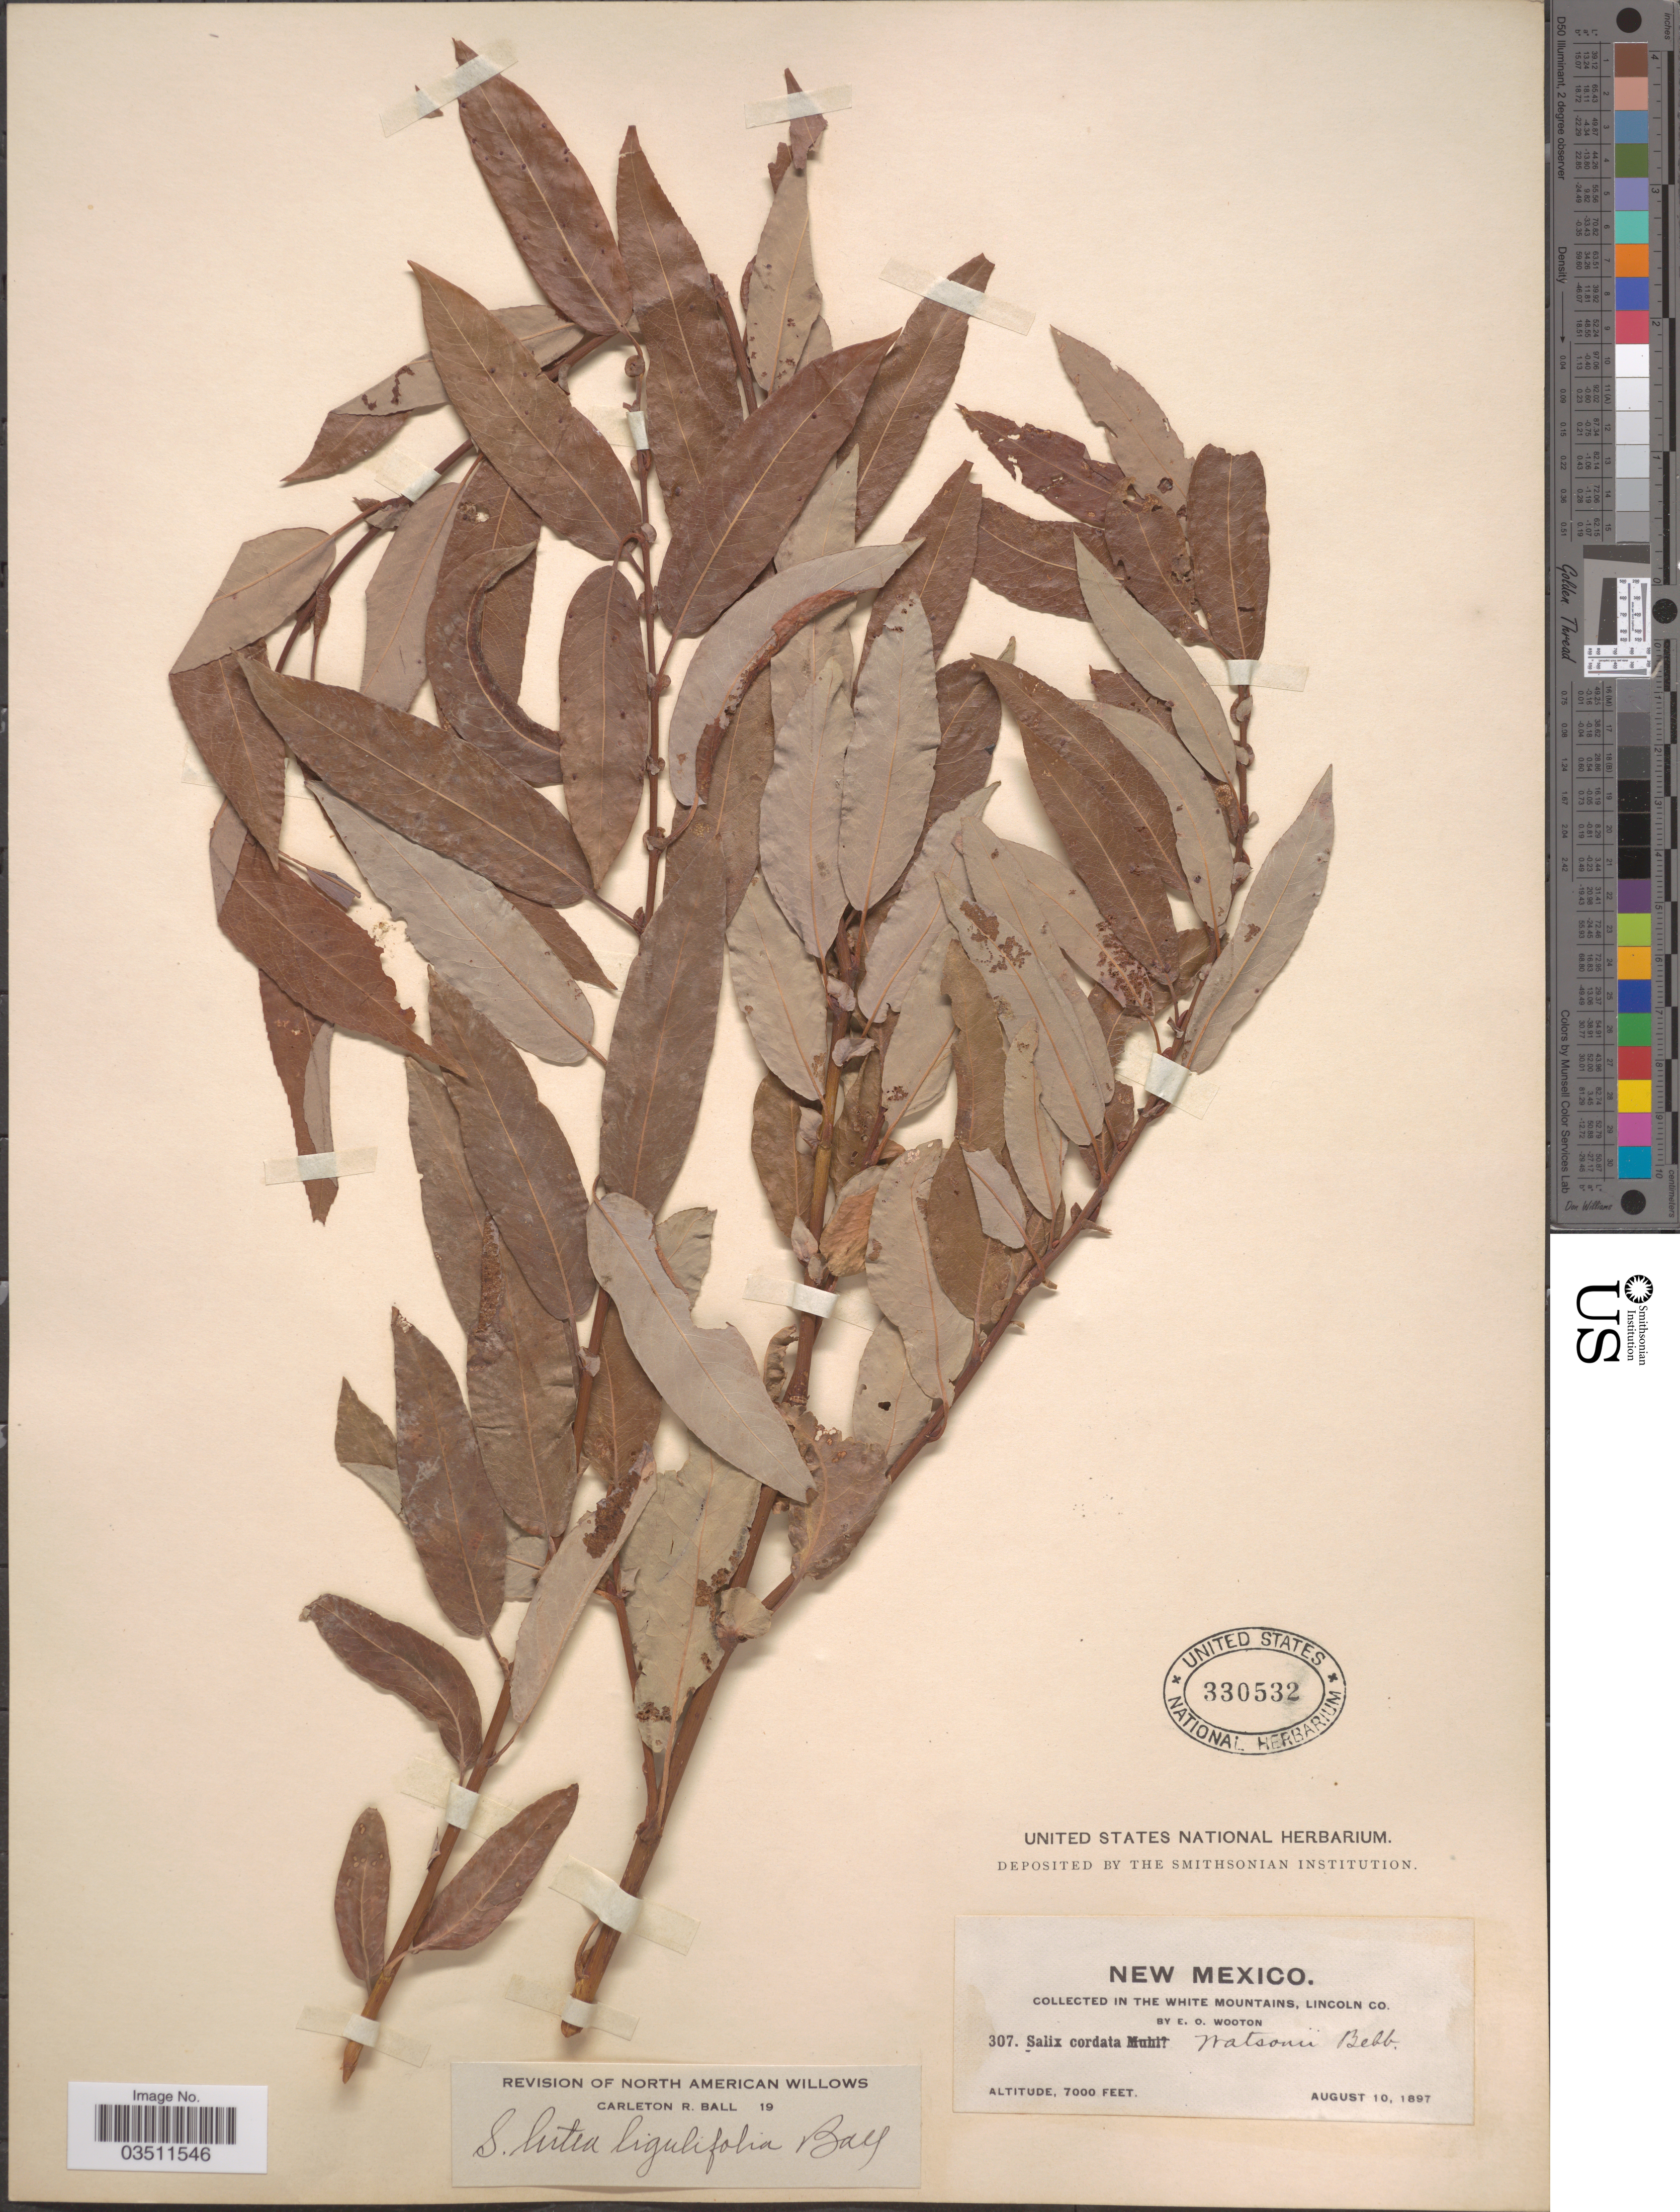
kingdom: Plantae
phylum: Tracheophyta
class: Magnoliopsida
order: Malpighiales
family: Salicaceae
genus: Salix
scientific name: Salix ligulifolia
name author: (C.R. Ball) C.R. Ball ex C.K. Schneid.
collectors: E. O. Wooton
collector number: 307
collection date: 1897-08-10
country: United States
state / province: New Mexico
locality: In The White Mountains, Lincoln Co.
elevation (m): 2134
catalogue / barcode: US 330532